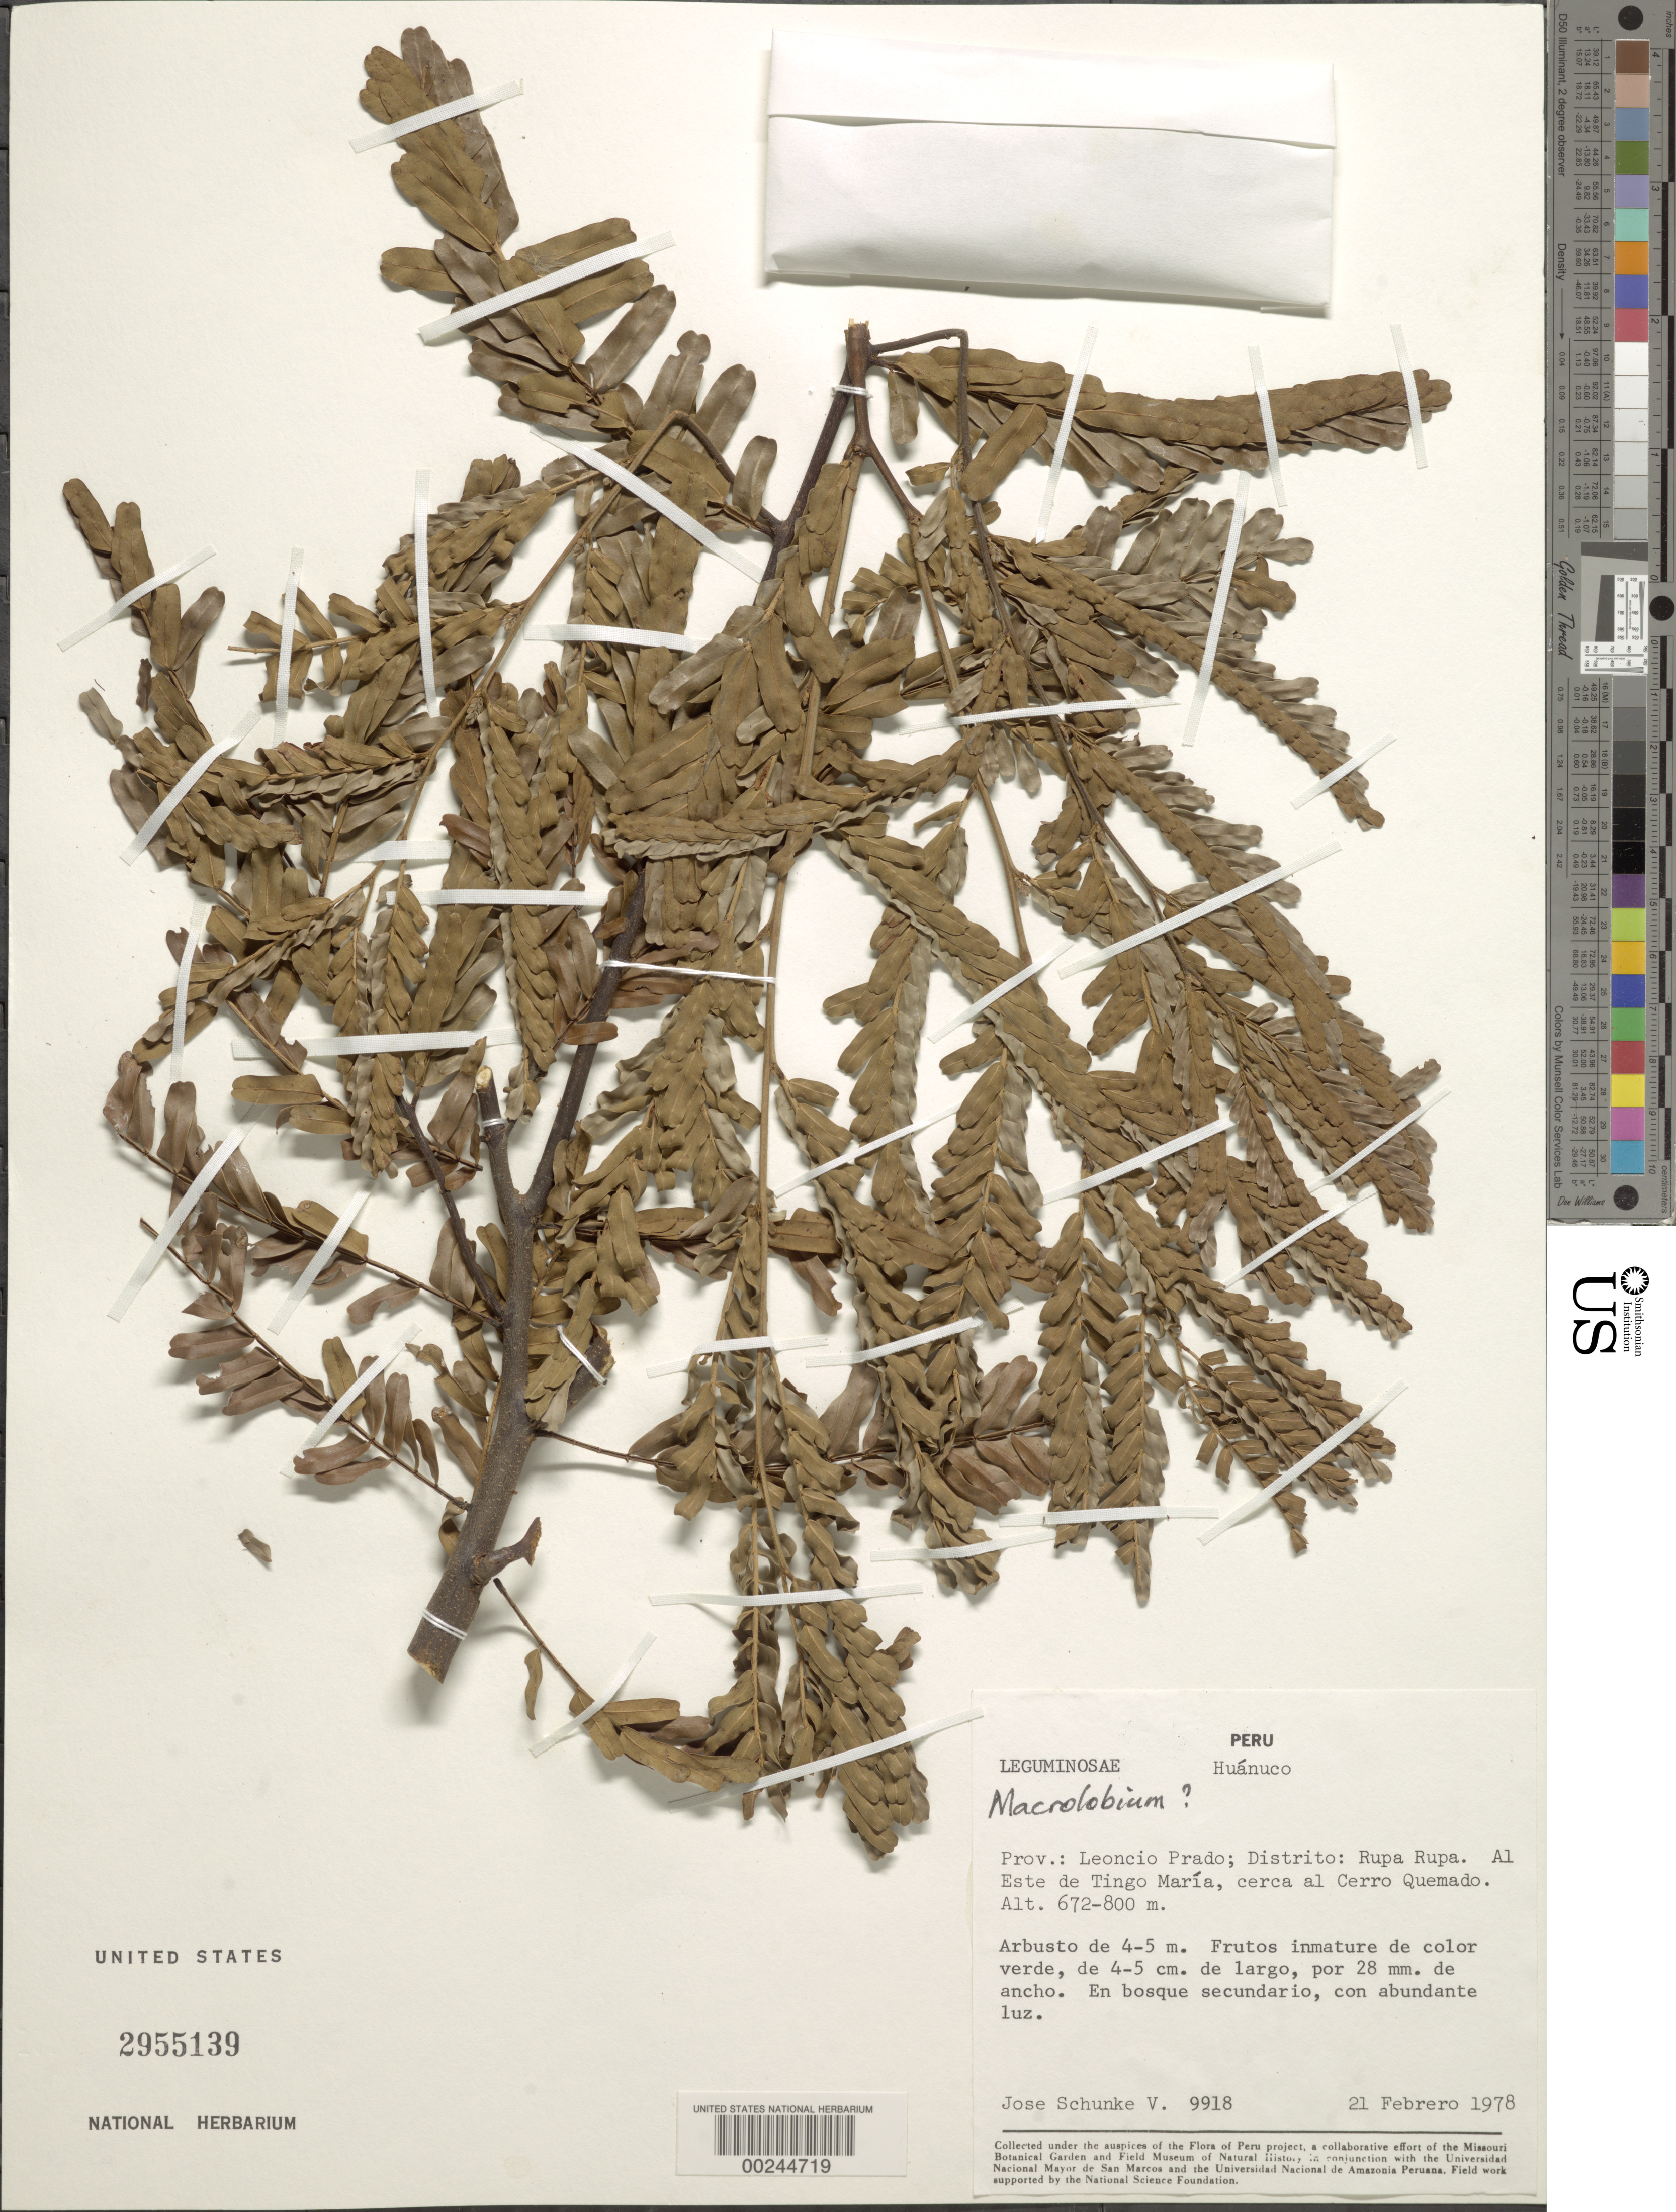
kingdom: Plantae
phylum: Tracheophyta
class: Magnoliopsida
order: Fabales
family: Fabaceae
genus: Macrolobium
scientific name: Macrolobium sp.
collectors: J. Schunke Vigo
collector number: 9918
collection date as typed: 21 Feb 1978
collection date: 1978-02-21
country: Peru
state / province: Huánuco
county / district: Leoncio Prado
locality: E of Tingo María, ca. Cerro Quemado, Rupa Rupa District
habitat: Secondary forest, with abundant light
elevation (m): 672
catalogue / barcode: US 2955139